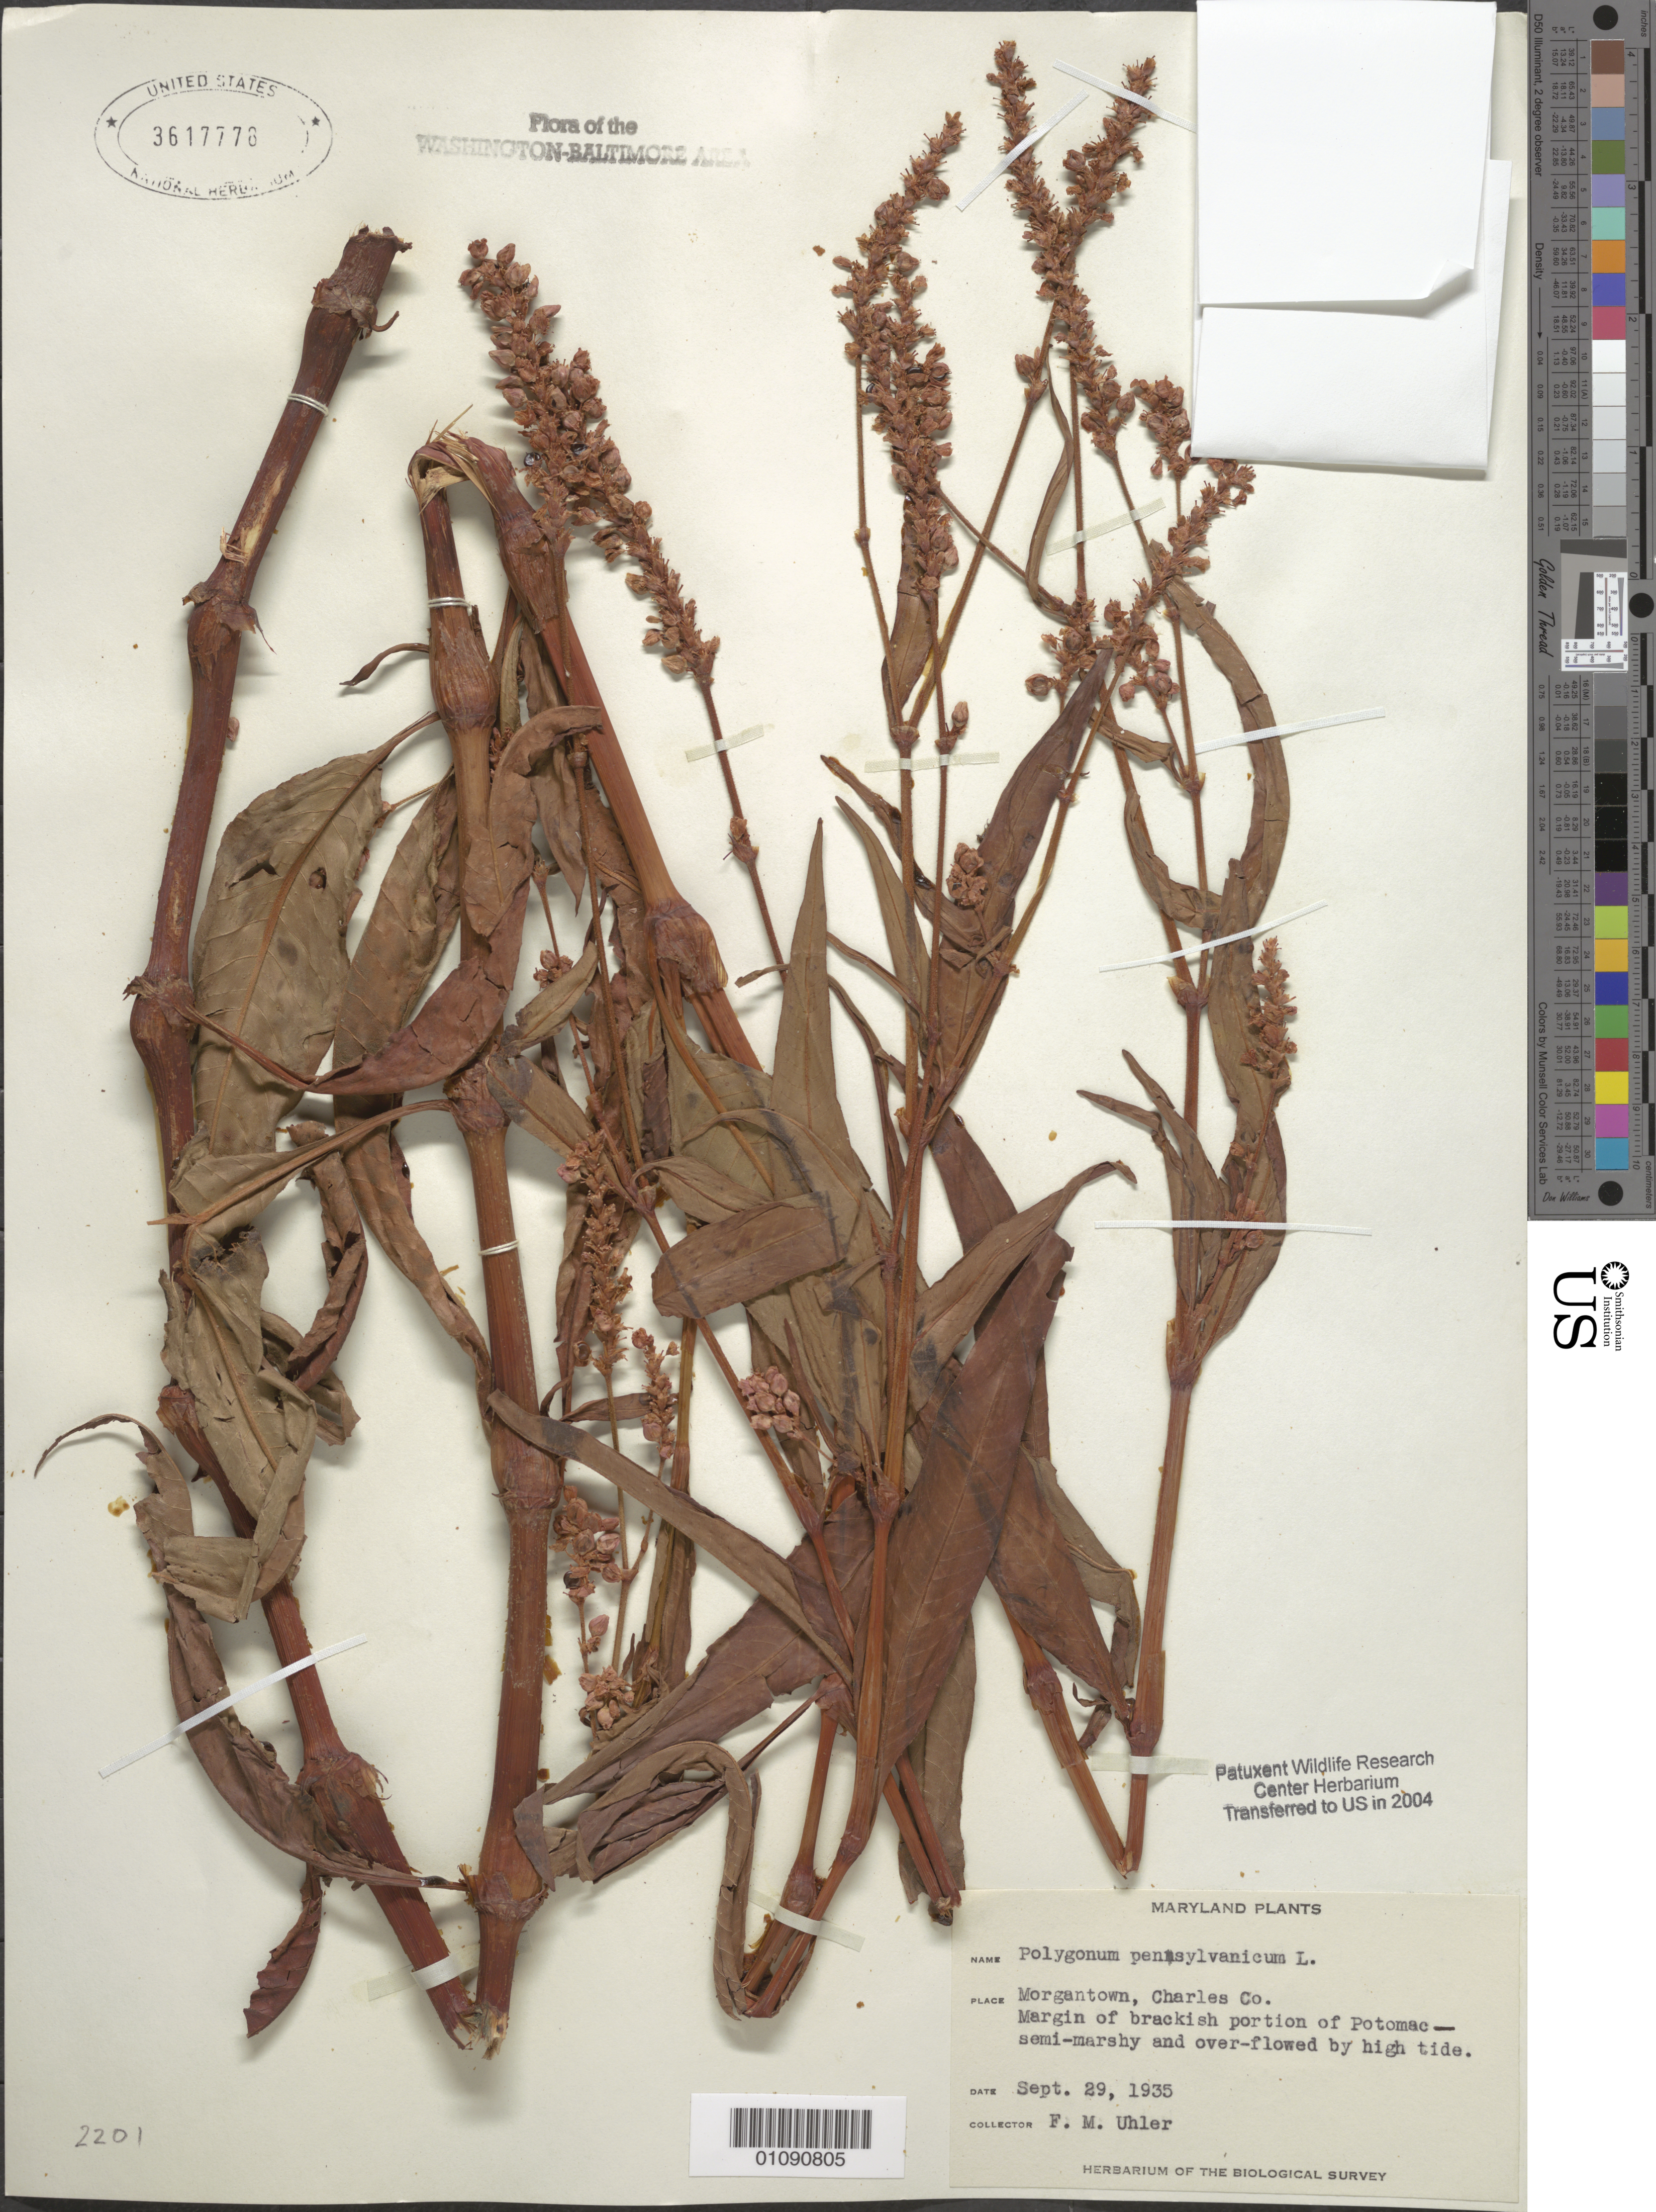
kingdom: Plantae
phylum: Tracheophyta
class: Magnoliopsida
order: Caryophyllales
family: Polygonaceae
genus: Persicaria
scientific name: Persicaria pensylvanica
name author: (L.) M. Gómez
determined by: Atha, D. E.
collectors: F. M. Uhler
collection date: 1935-09-29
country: United States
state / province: Maryland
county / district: Charles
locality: Morgantown.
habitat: Margin of brackish portion of Potomac: semi-marshy and over-flowed by high tide.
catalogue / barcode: US 3617778